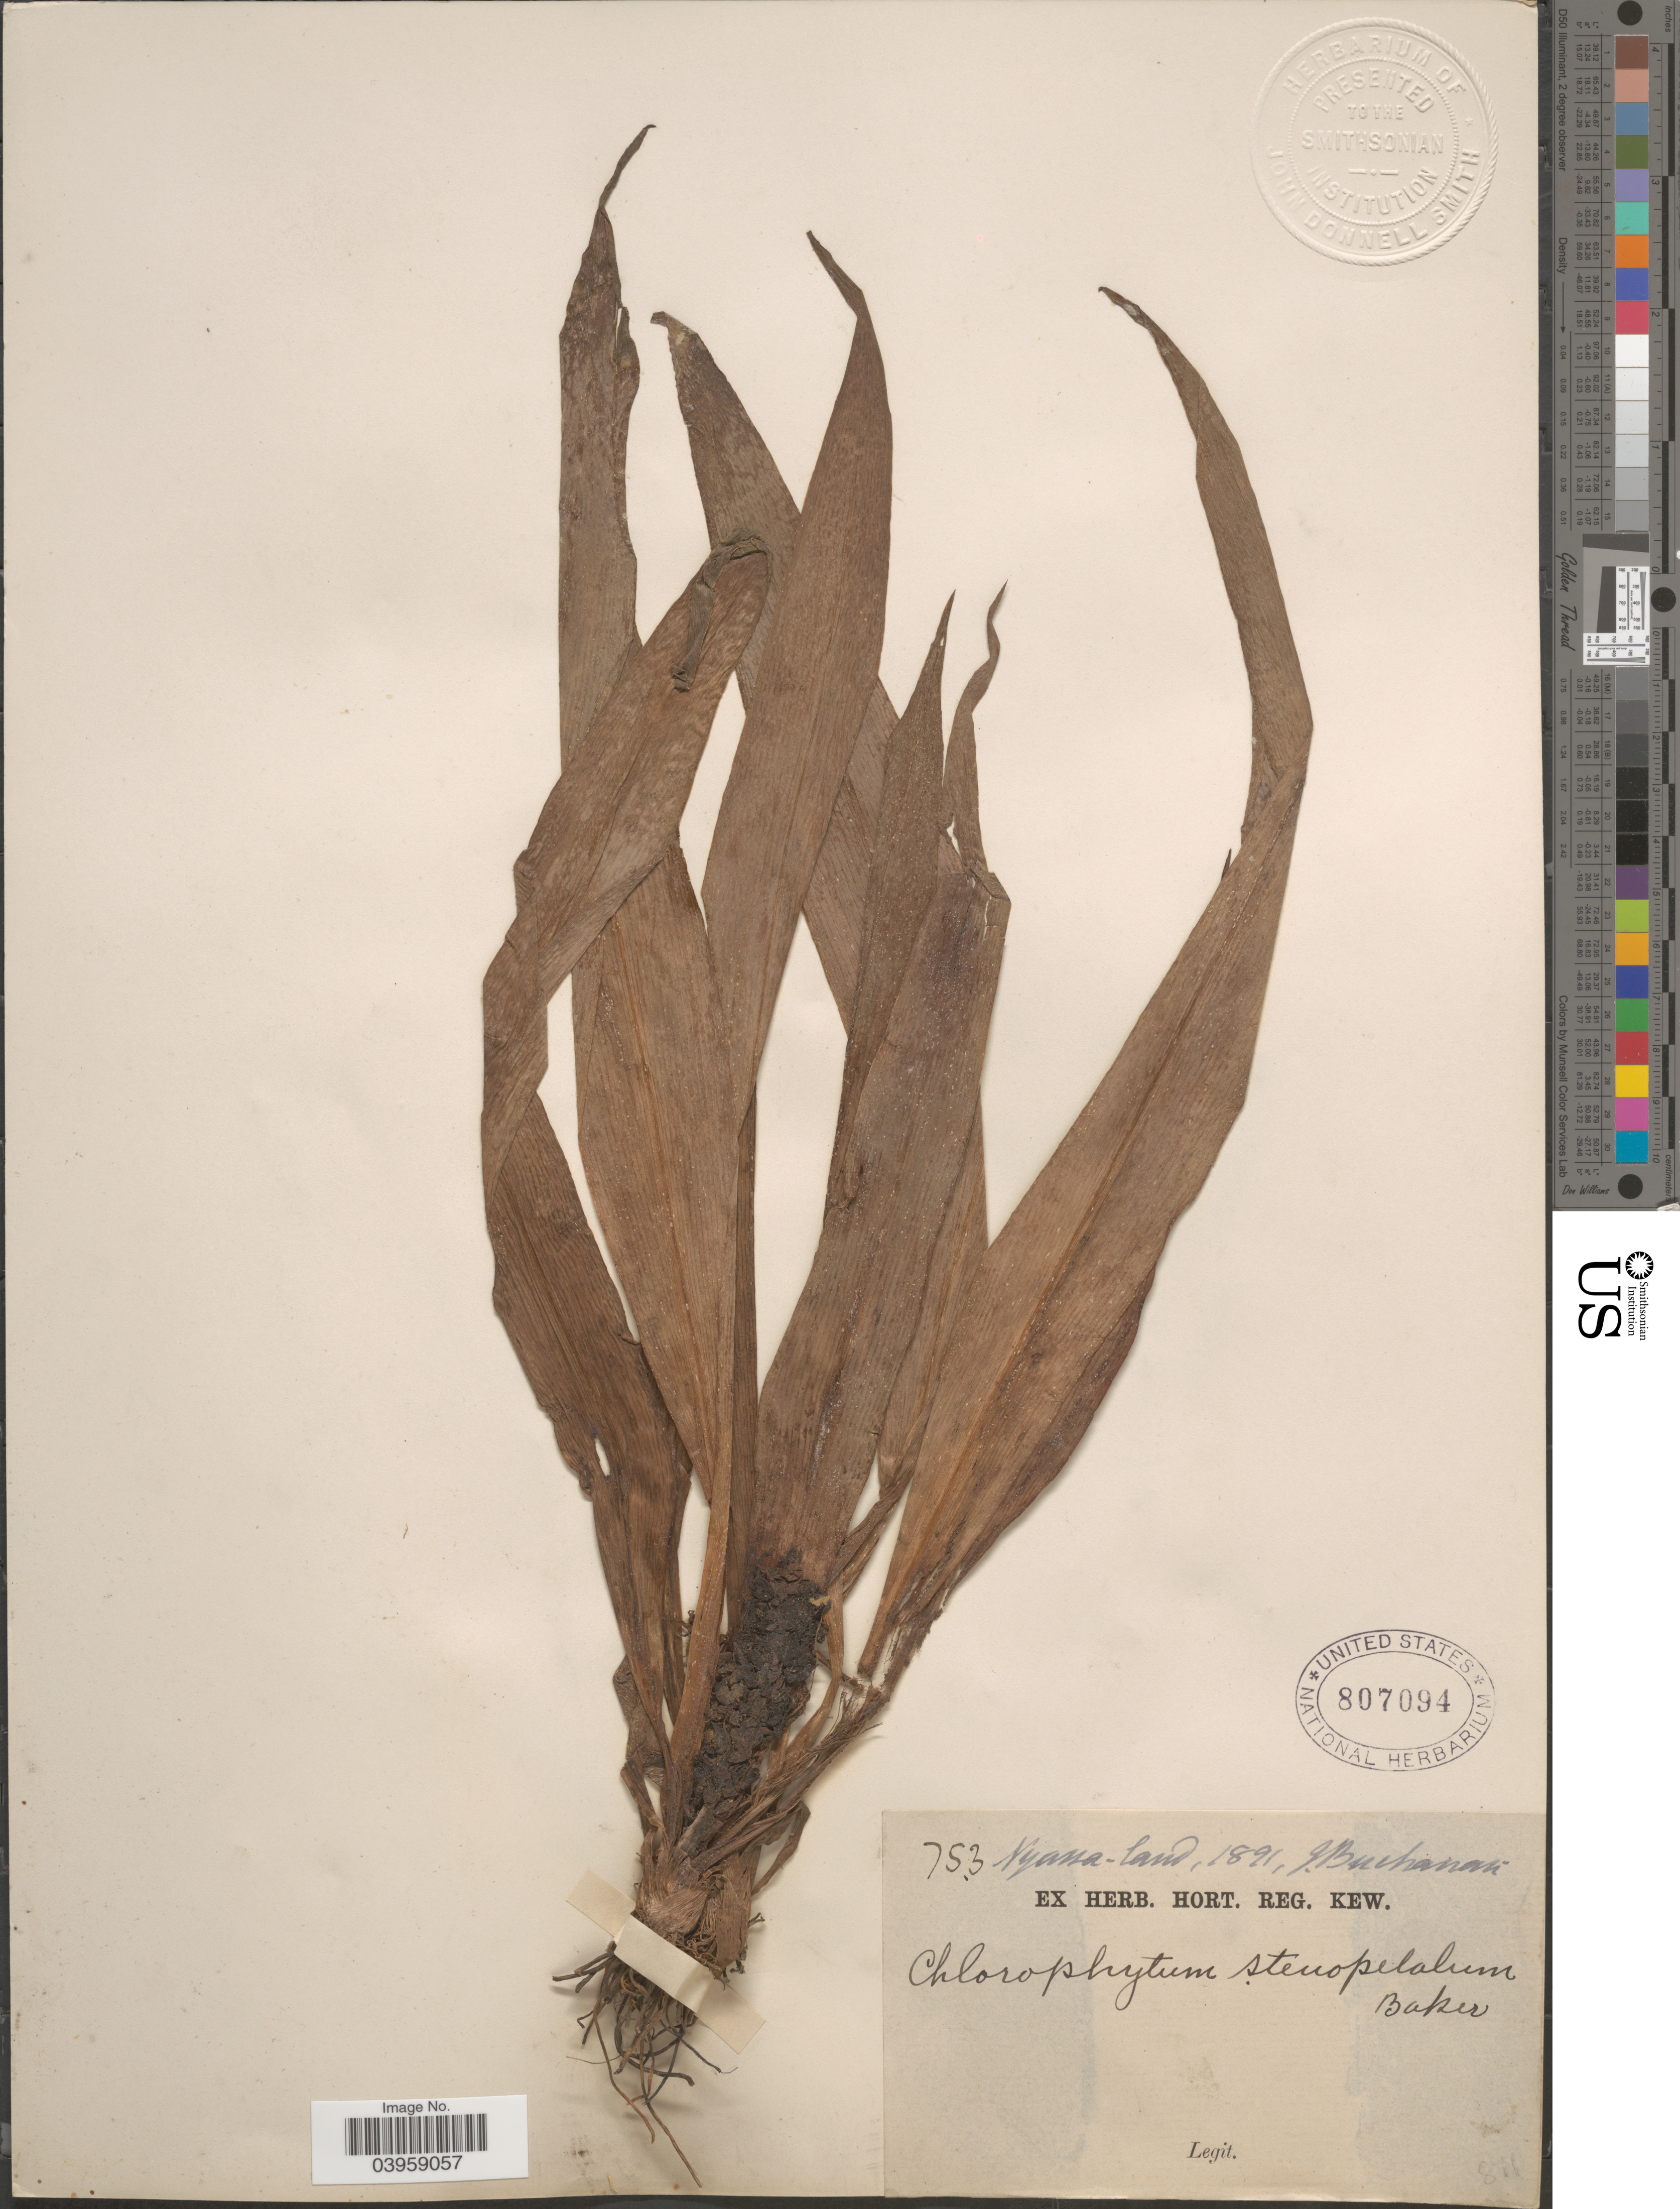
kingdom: Plantae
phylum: Tracheophyta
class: Liliopsida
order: Asparagales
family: Asparagaceae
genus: Chlorophytum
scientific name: Chlorophytum stenopetalum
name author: Baker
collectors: J. Buchanan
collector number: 753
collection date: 1891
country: Malawi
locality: Nyassa-land.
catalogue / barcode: US 807094